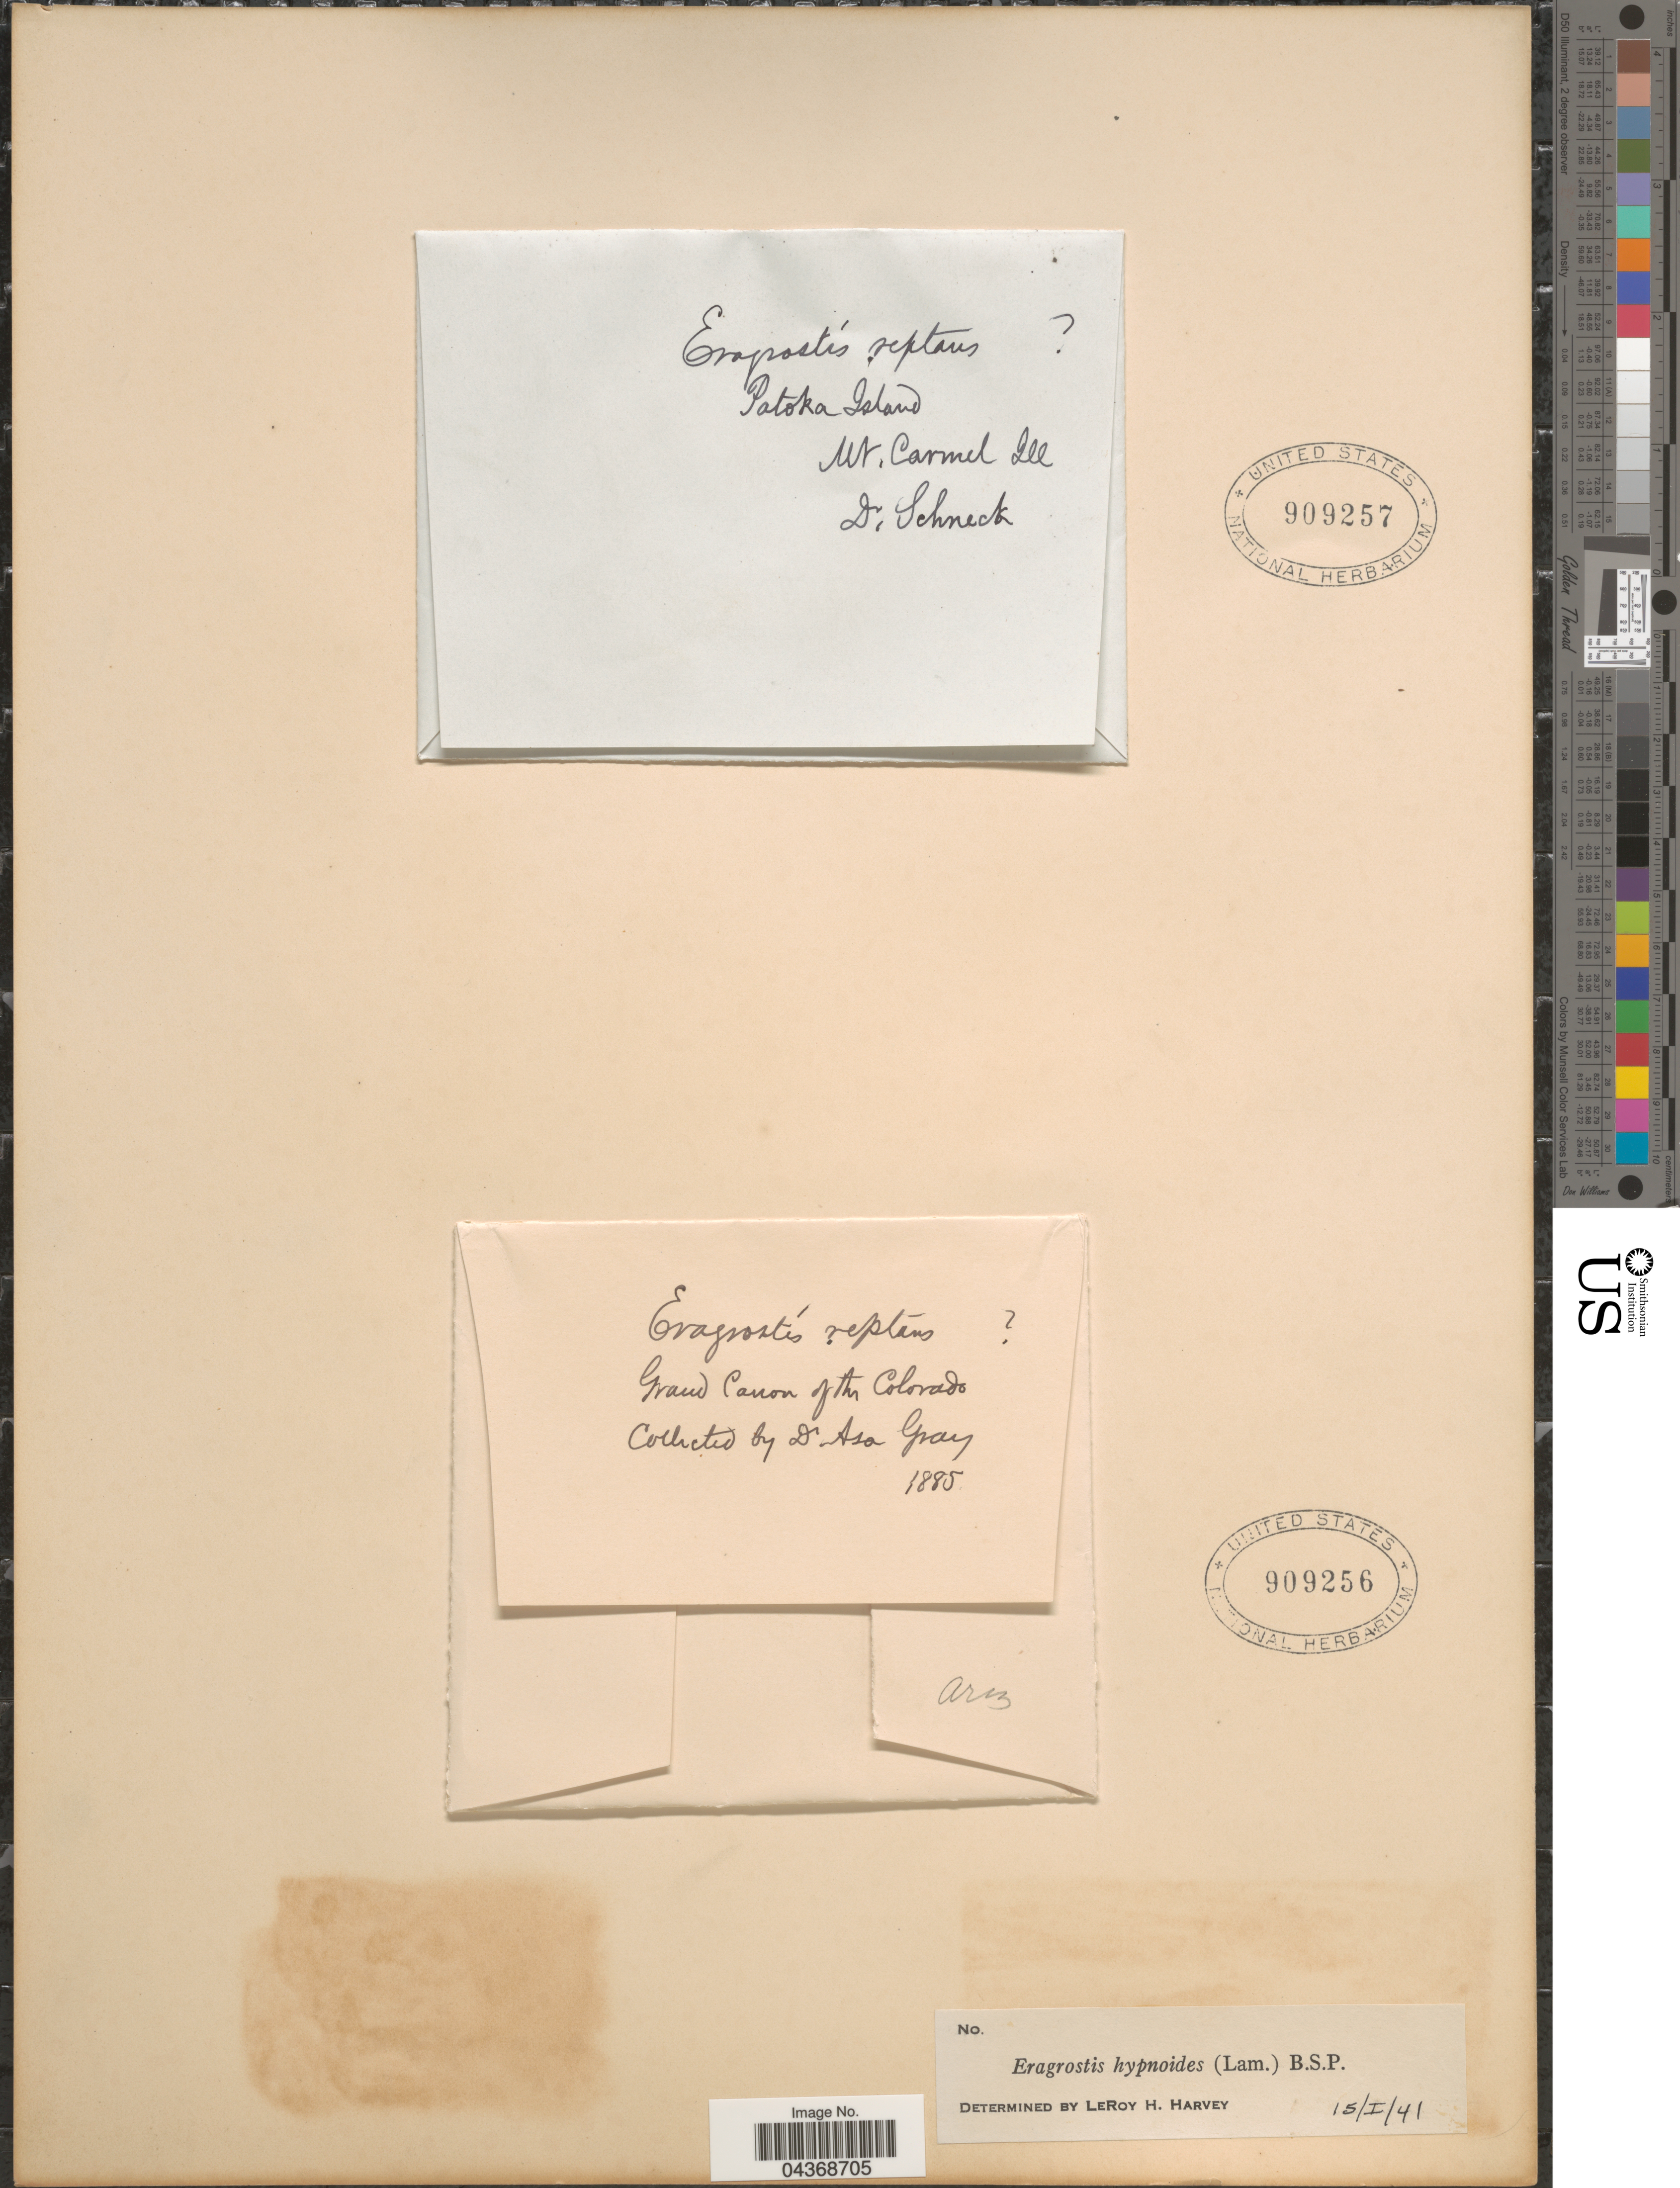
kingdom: Plantae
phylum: Tracheophyta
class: Liliopsida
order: Poales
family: Poaceae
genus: Eragrostis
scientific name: Eragrostis hypnoides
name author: (Lam.) Britton, Stearns & Poggenb.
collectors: A. Gray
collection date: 1885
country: United States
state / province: Arizona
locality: Grand Canon of the Colorado.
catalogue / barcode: US 909256